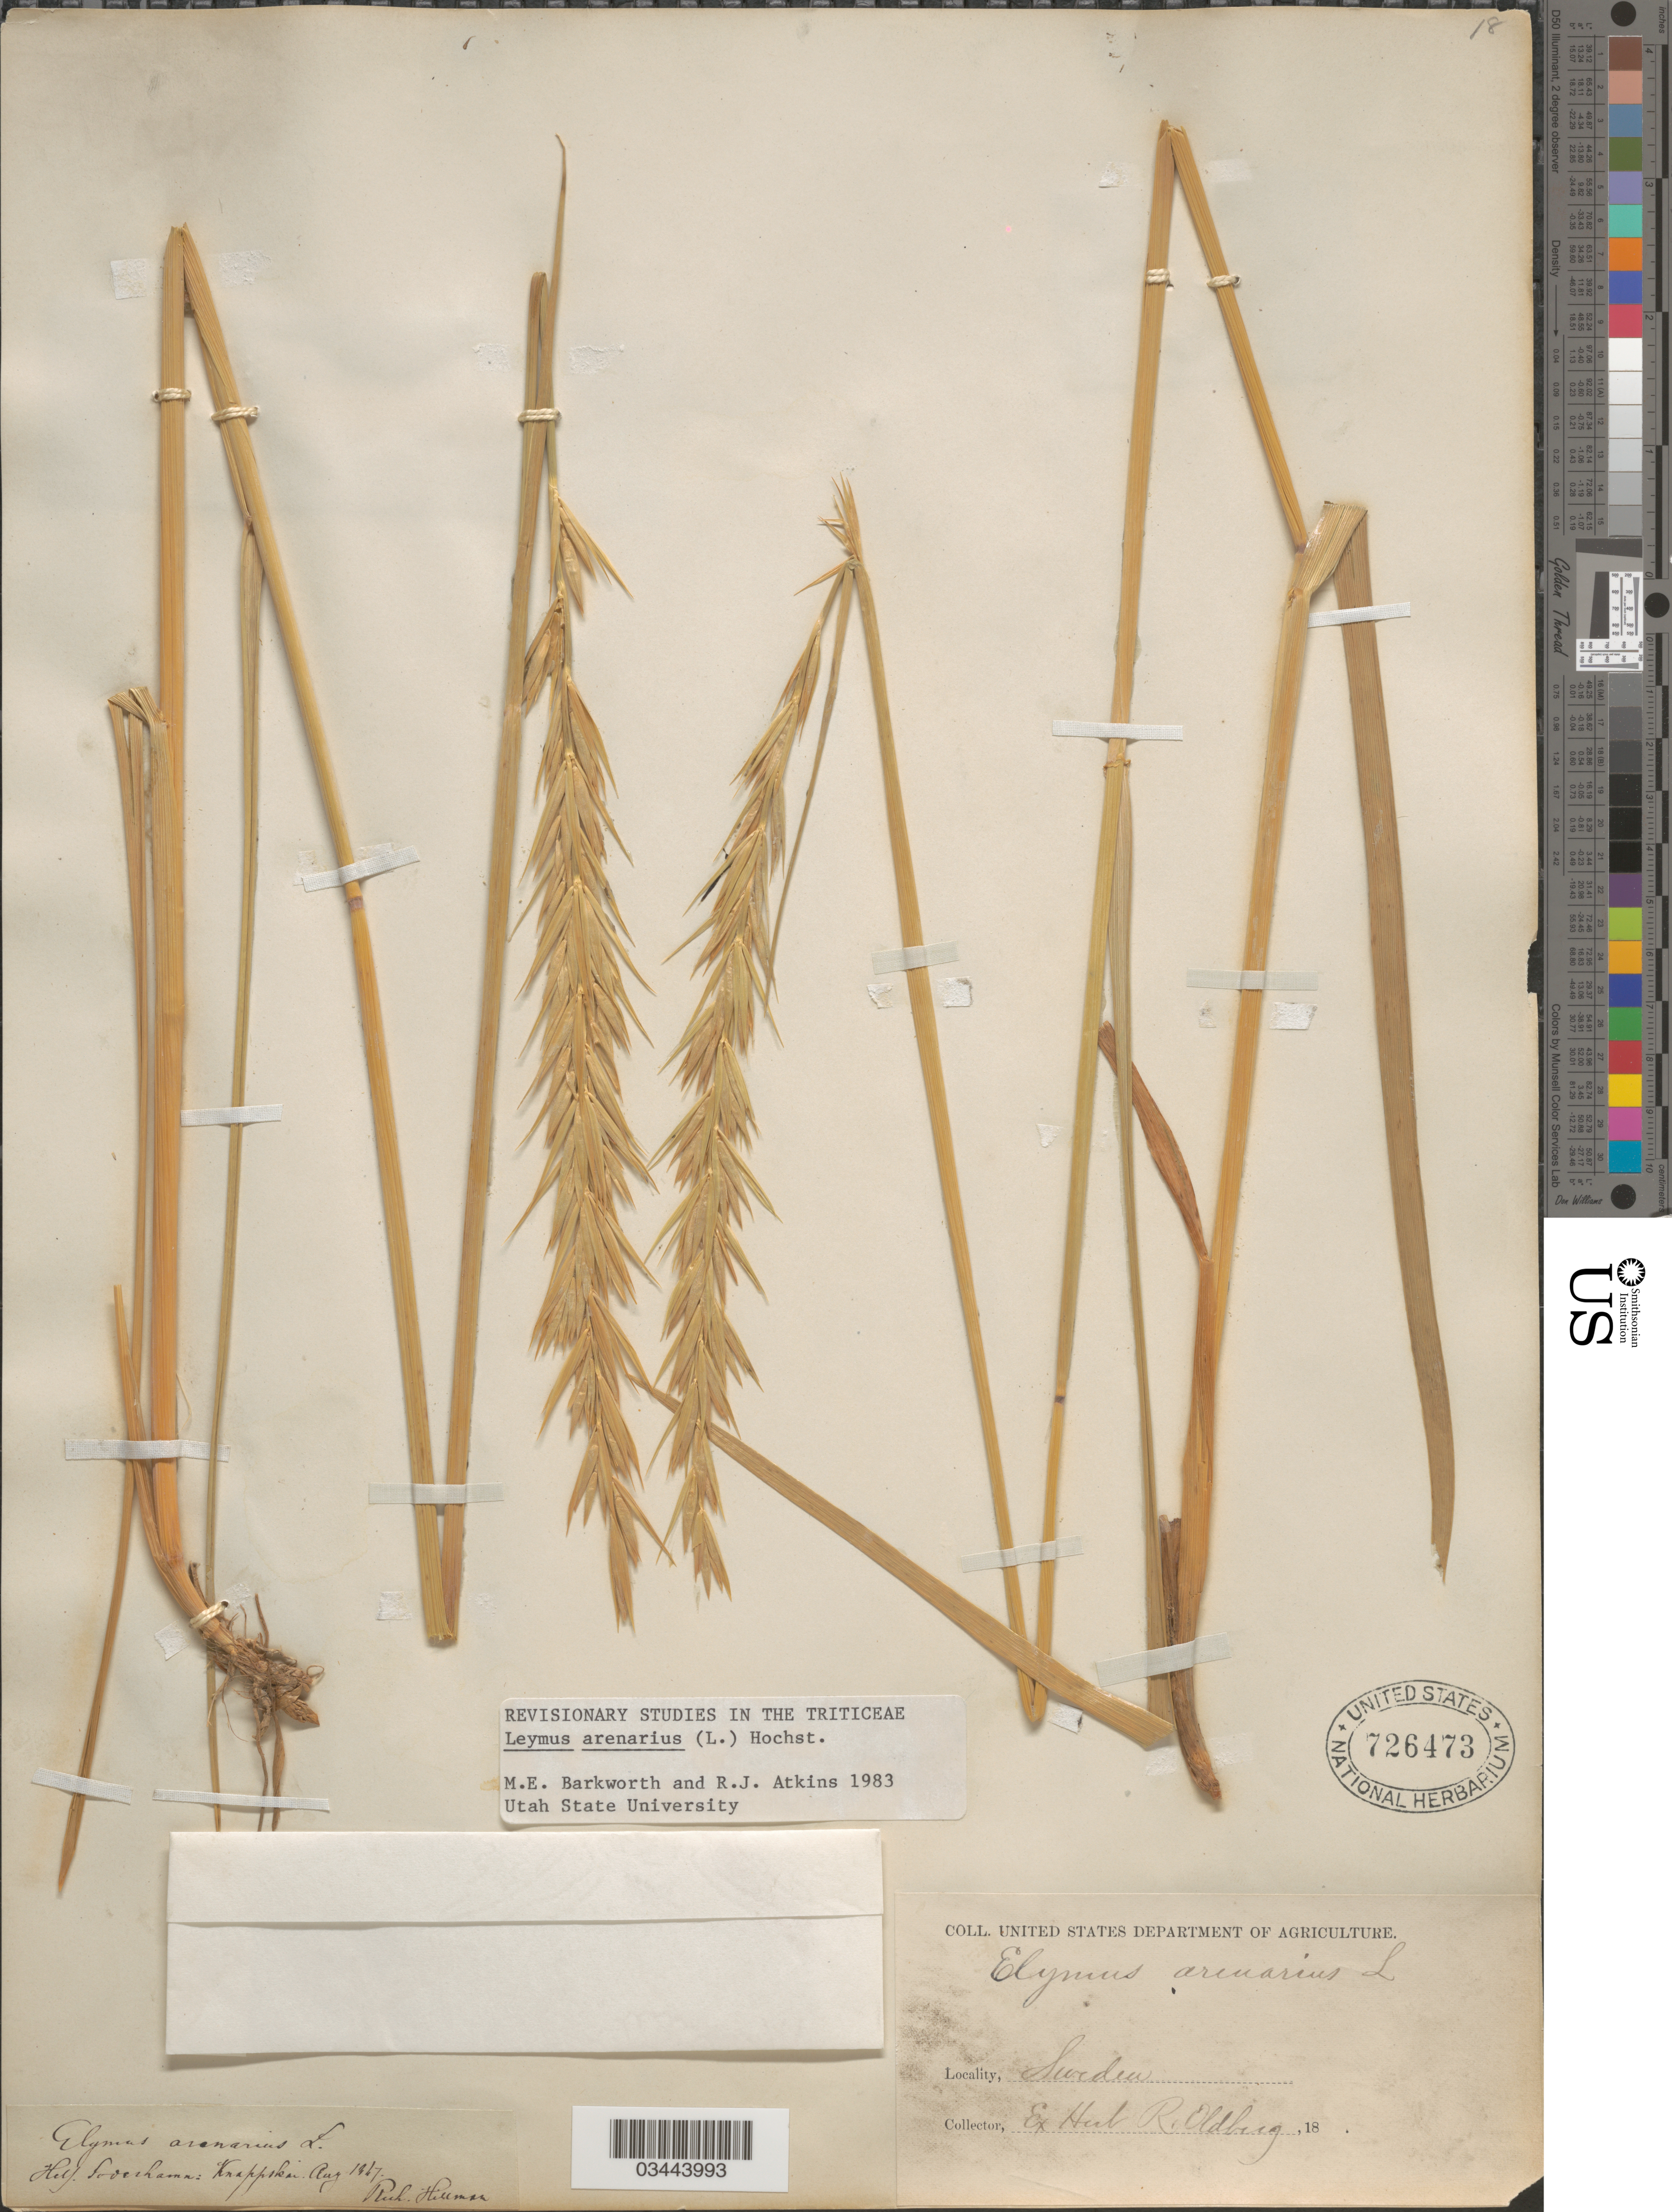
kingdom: Plantae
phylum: Tracheophyta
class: Liliopsida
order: Poales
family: Poaceae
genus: Leymus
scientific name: Leymus arenarius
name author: (L.) Hochst.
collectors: R. Hillman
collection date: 1847-08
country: Sweden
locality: Helf. Foverhamn: Knappskai.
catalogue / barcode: US 726473